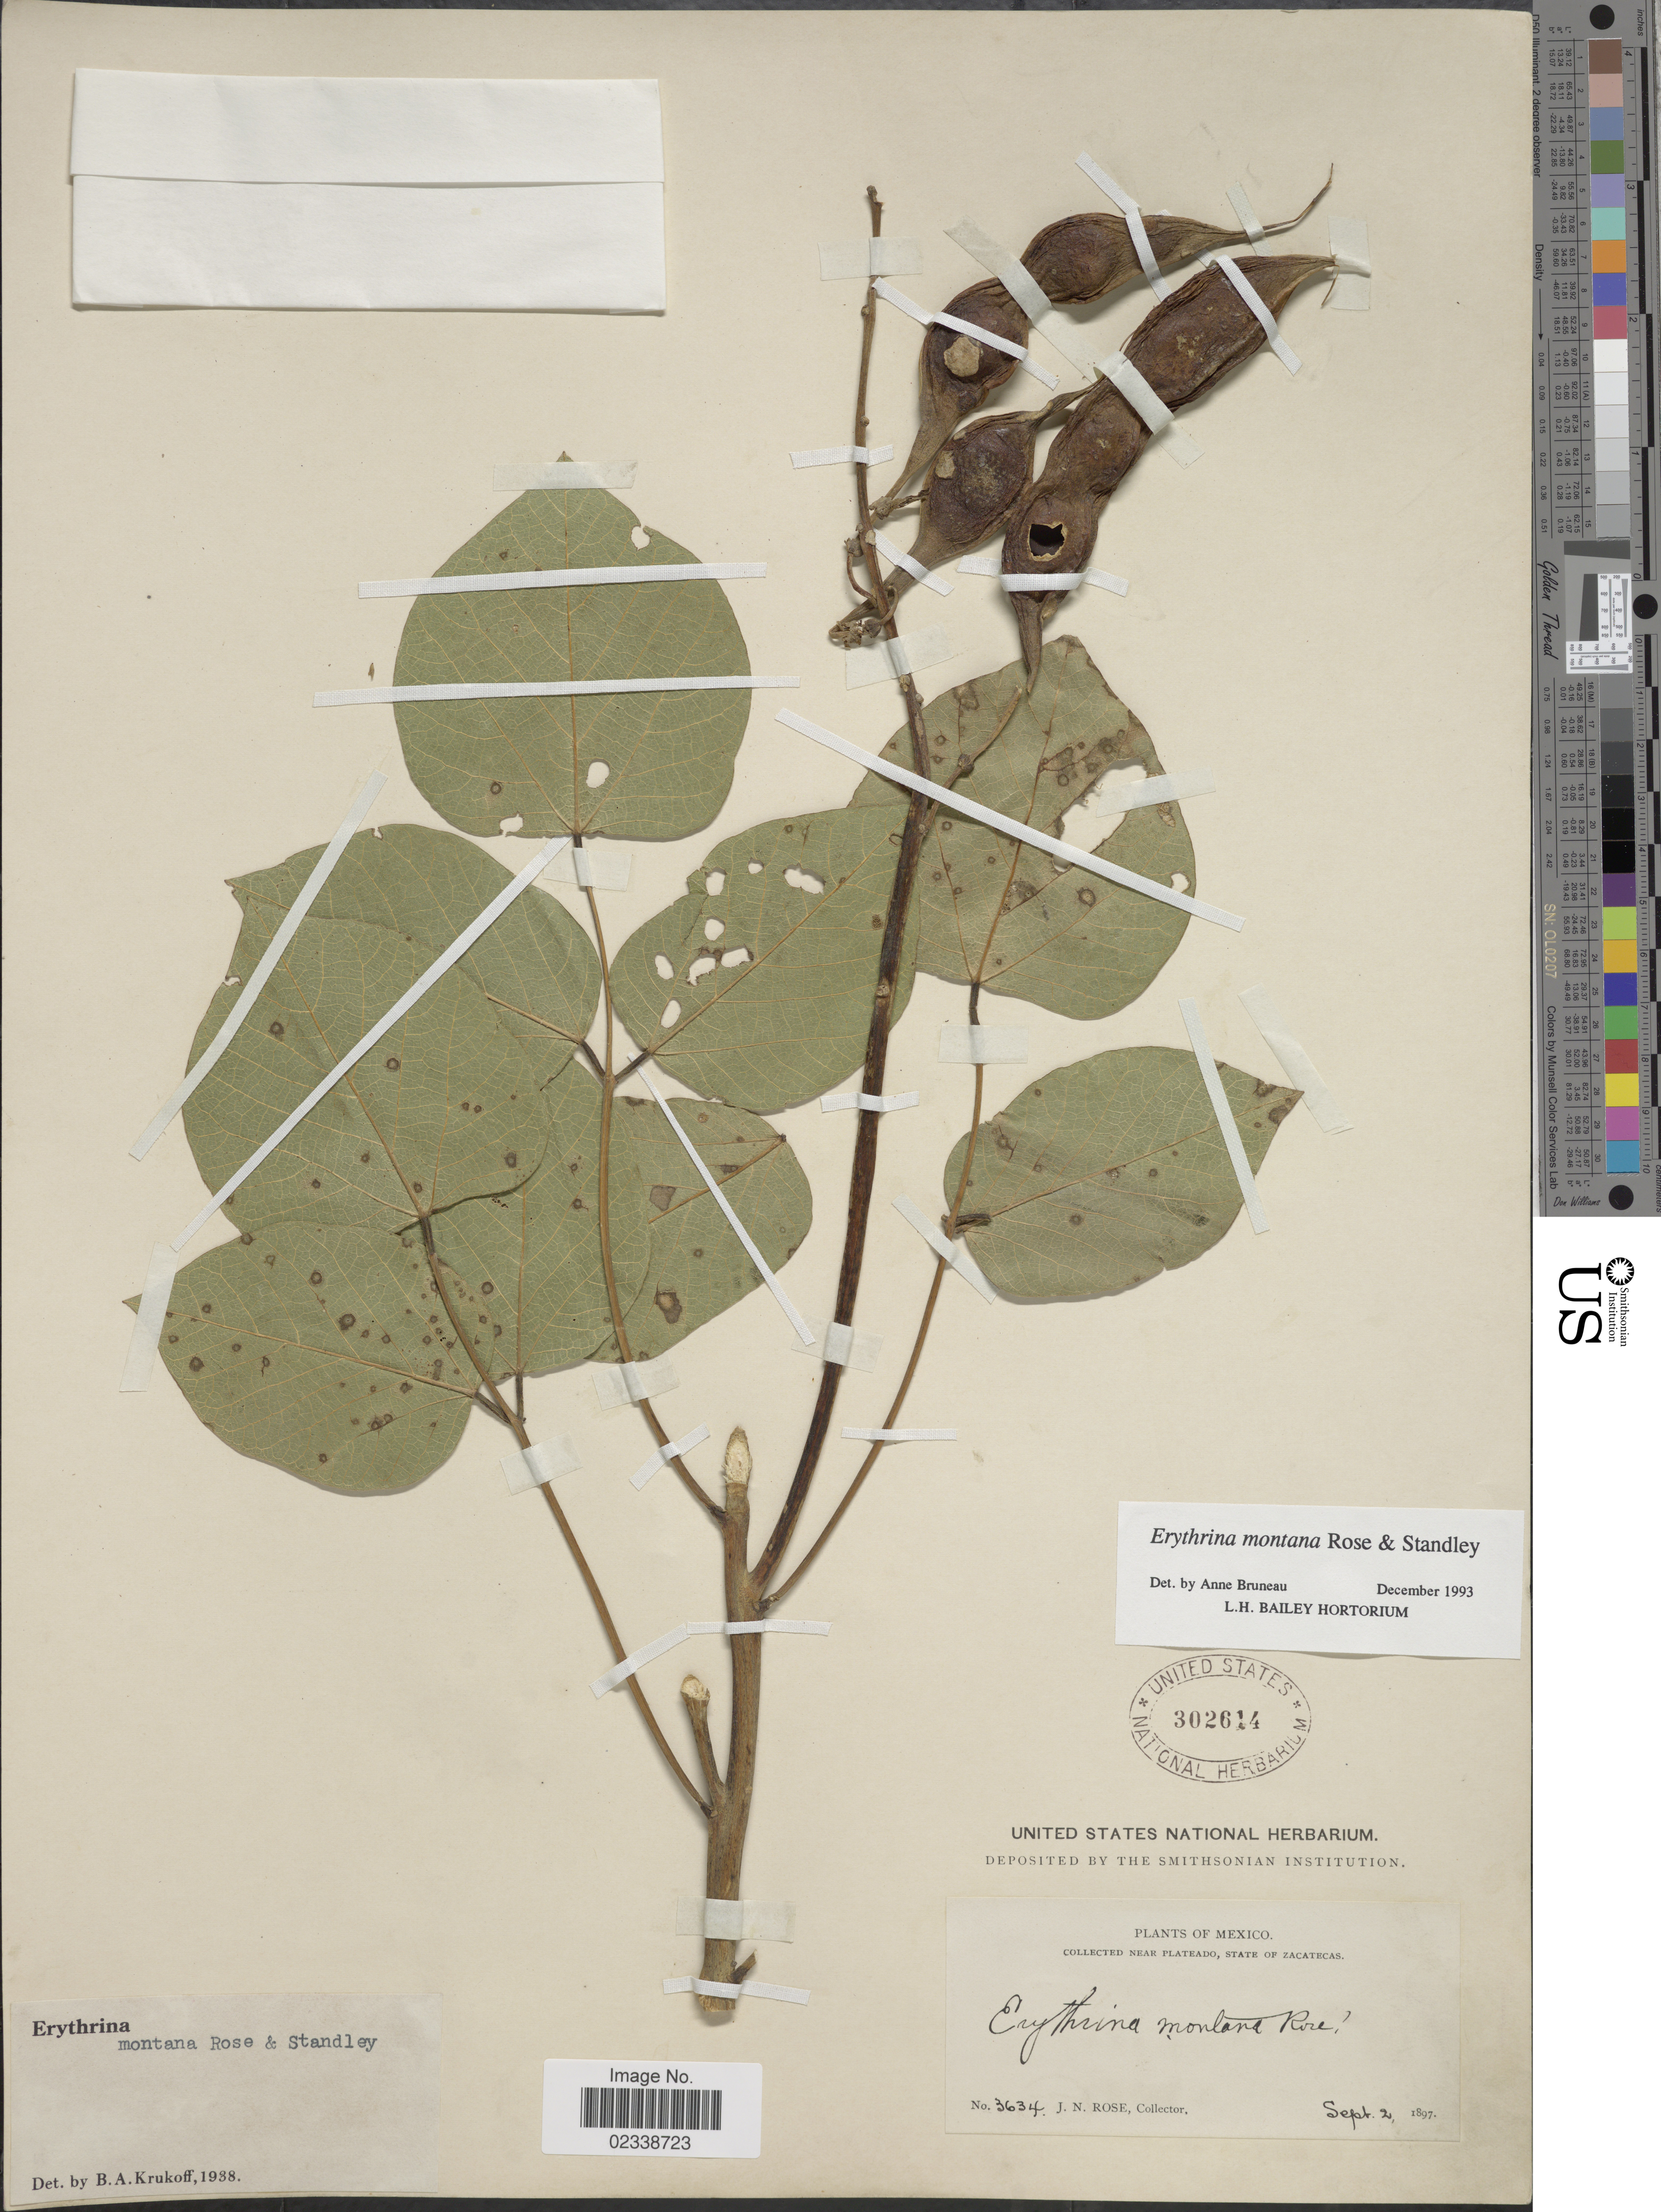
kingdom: Plantae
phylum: Tracheophyta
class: Magnoliopsida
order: Fabales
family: Fabaceae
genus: Erythrina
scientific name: Erythrina montana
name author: Rose & Standl.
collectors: J. N. Rose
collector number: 3634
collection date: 1897-09-02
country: Mexico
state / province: Zacatecas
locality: Near Plateado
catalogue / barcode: US 302614